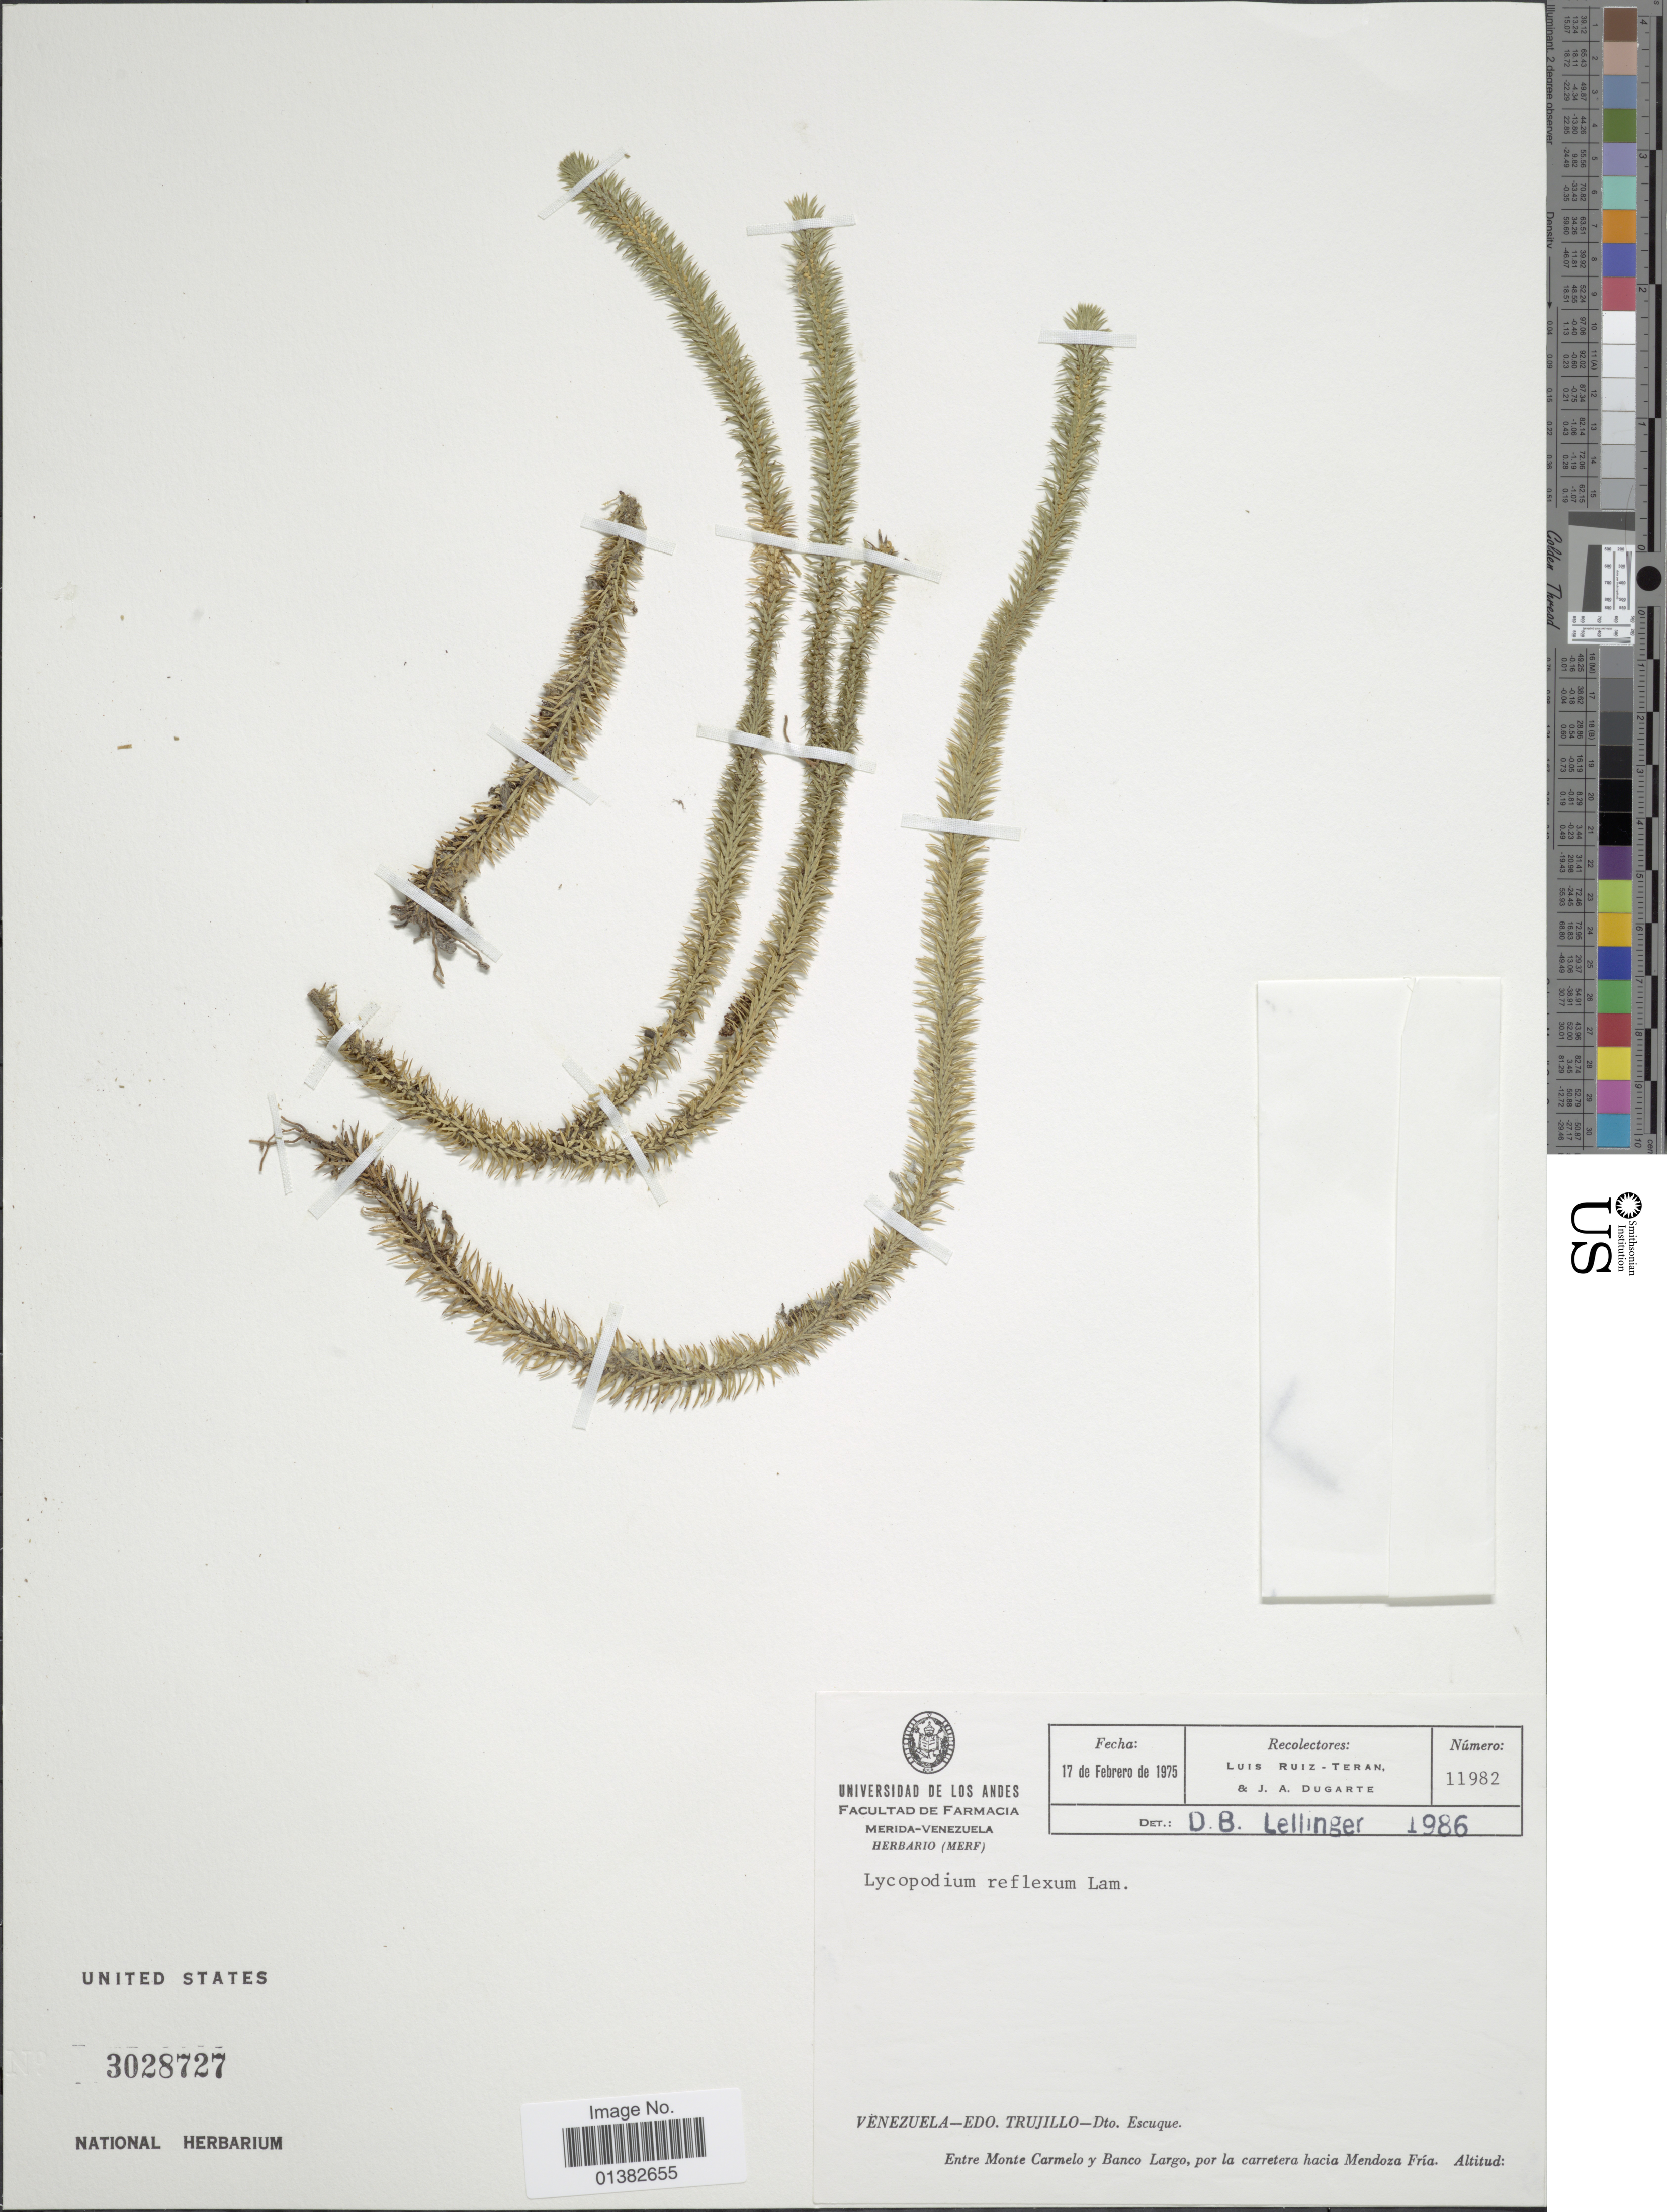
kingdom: Plantae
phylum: Tracheophyta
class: Lycopodiopsida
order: Lycopodiales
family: Lycopodiaceae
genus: Phlegmariurus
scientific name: Phlegmariurus reflexus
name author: (Lam.) B. Øllg.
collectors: L. E. Ruíz-Terán & J. Dugarte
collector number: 11982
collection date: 1975-02-17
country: Venezuela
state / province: Trujillo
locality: Dto. Escuque. Entre Monte Carmelo y Banco Largo, por la carretera hacia Mendoza Fría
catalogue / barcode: US 3028727